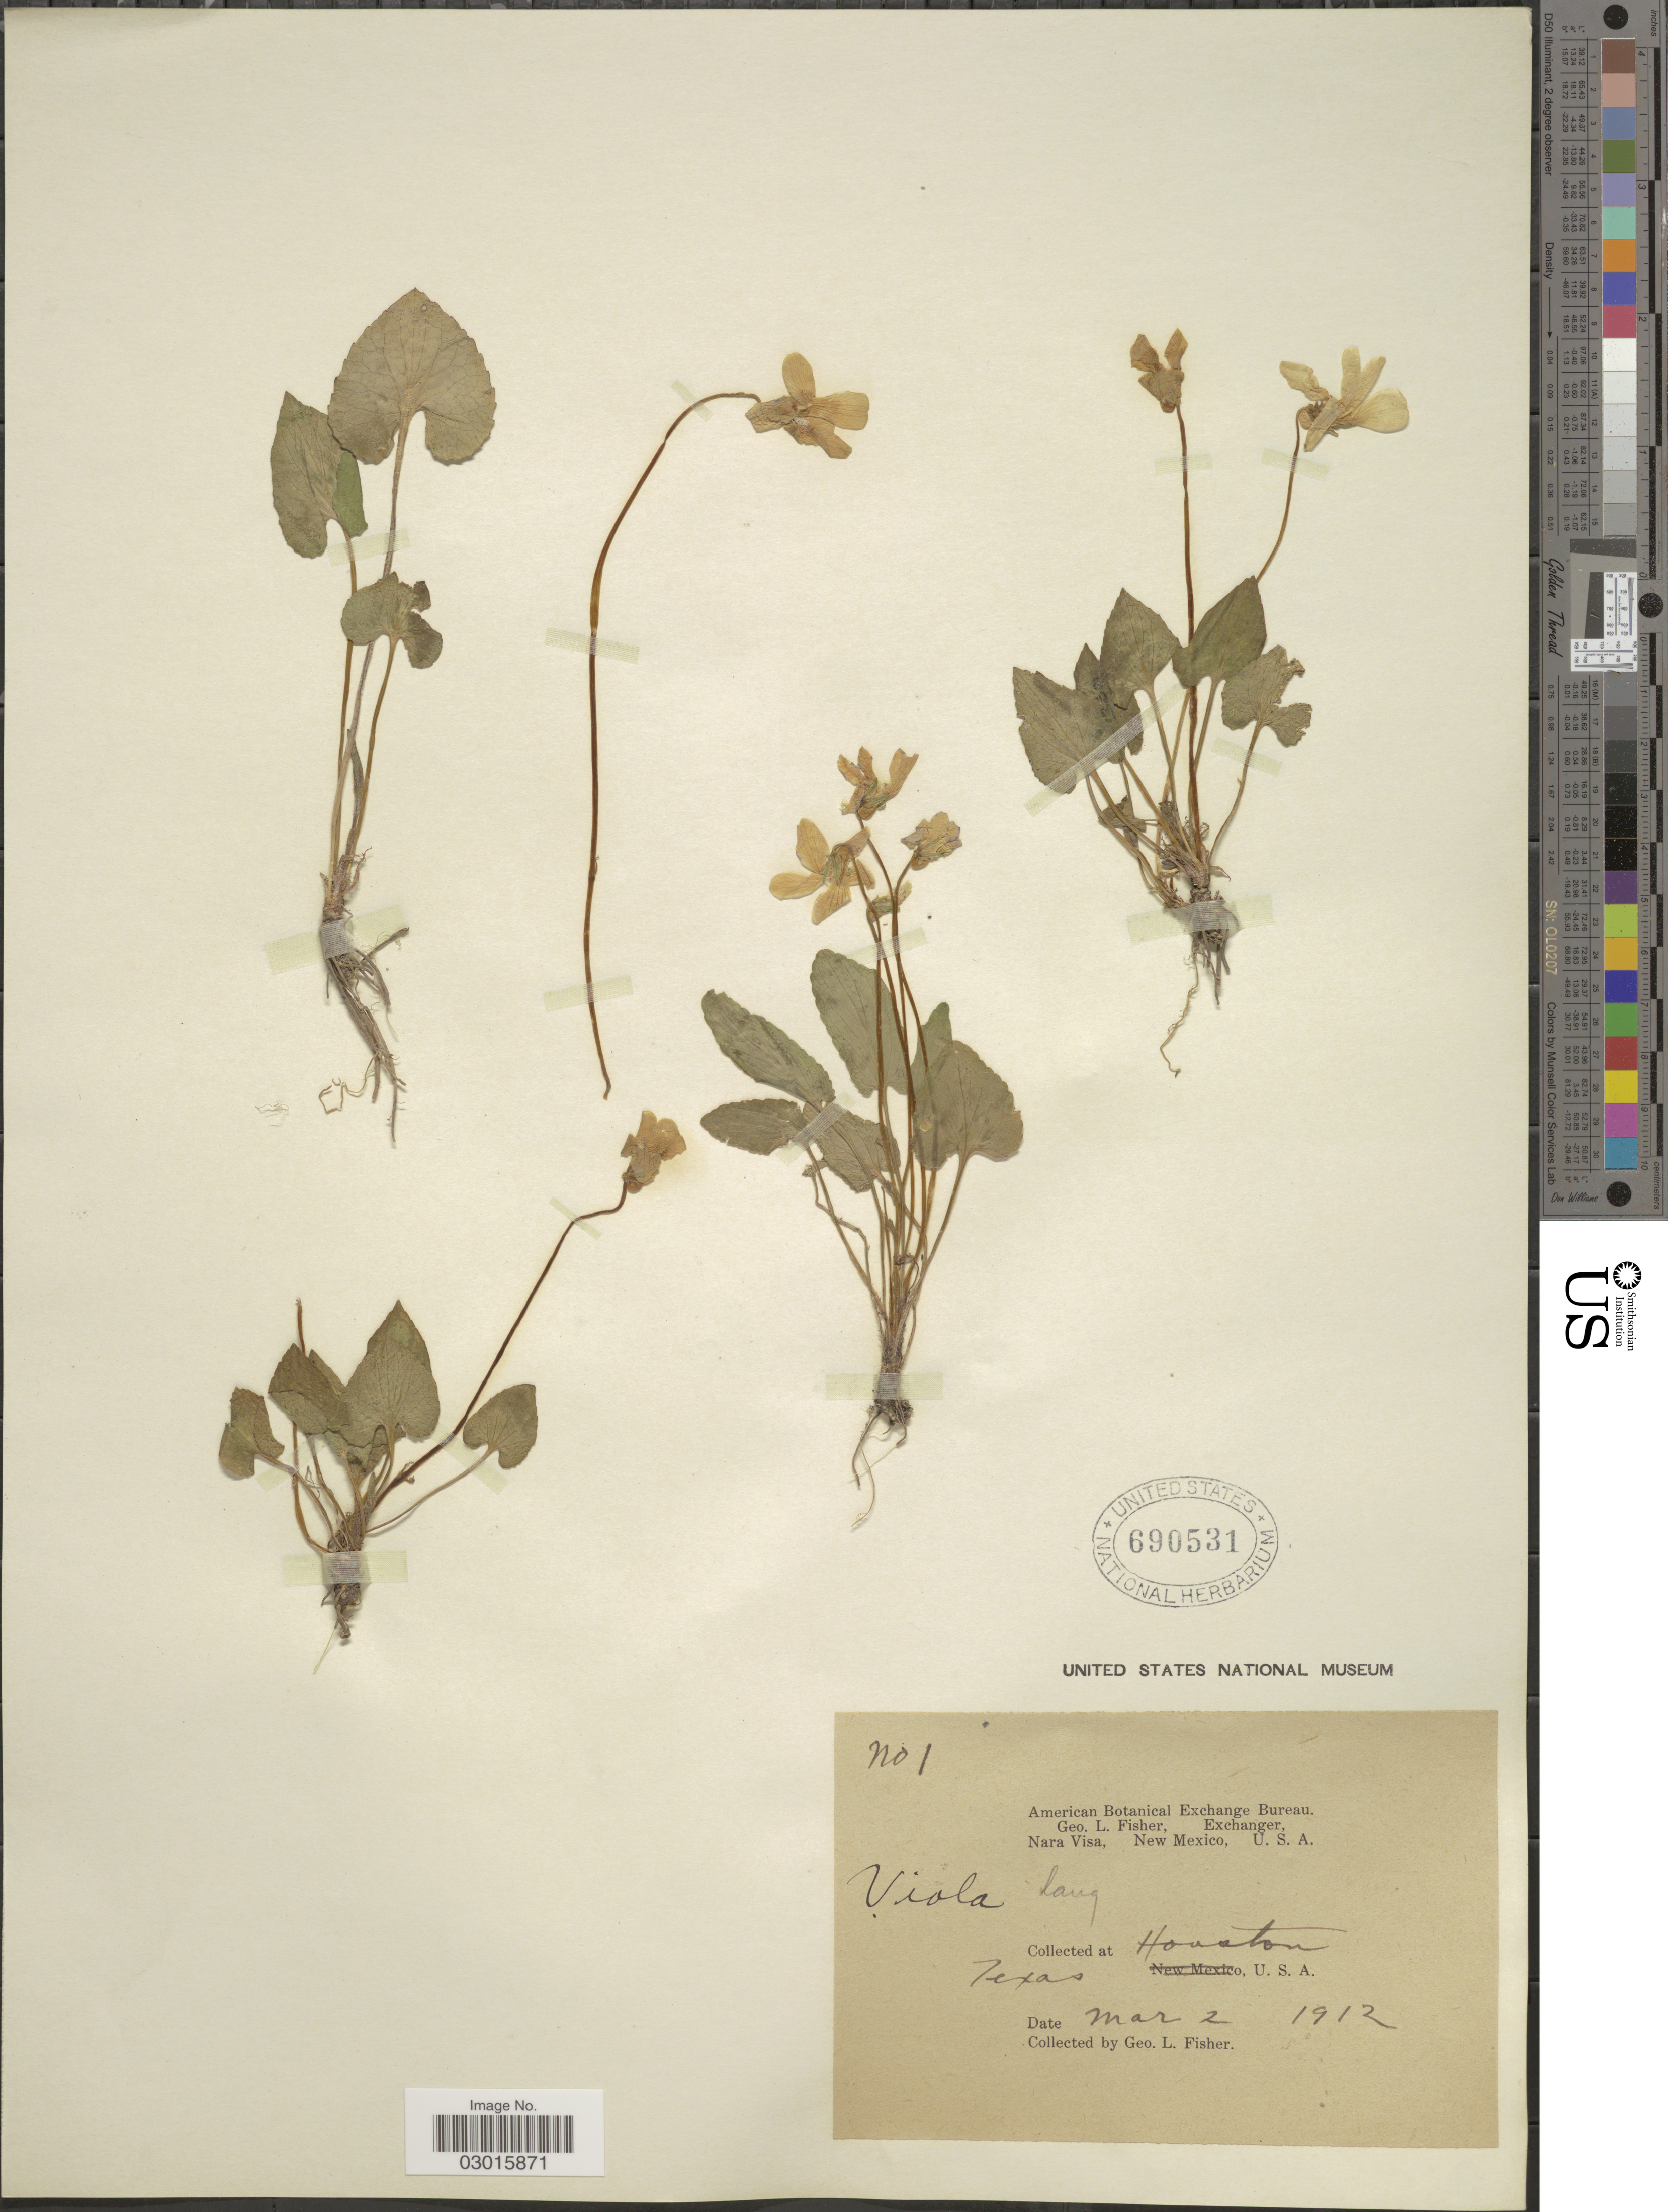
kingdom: Plantae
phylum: Tracheophyta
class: Magnoliopsida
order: Malpighiales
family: Violaceae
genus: Viola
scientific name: Viola langloisii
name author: Greene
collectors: G. L. Fisher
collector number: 1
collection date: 1912-03-02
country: United States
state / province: Texas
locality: Houston.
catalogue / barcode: US 690531